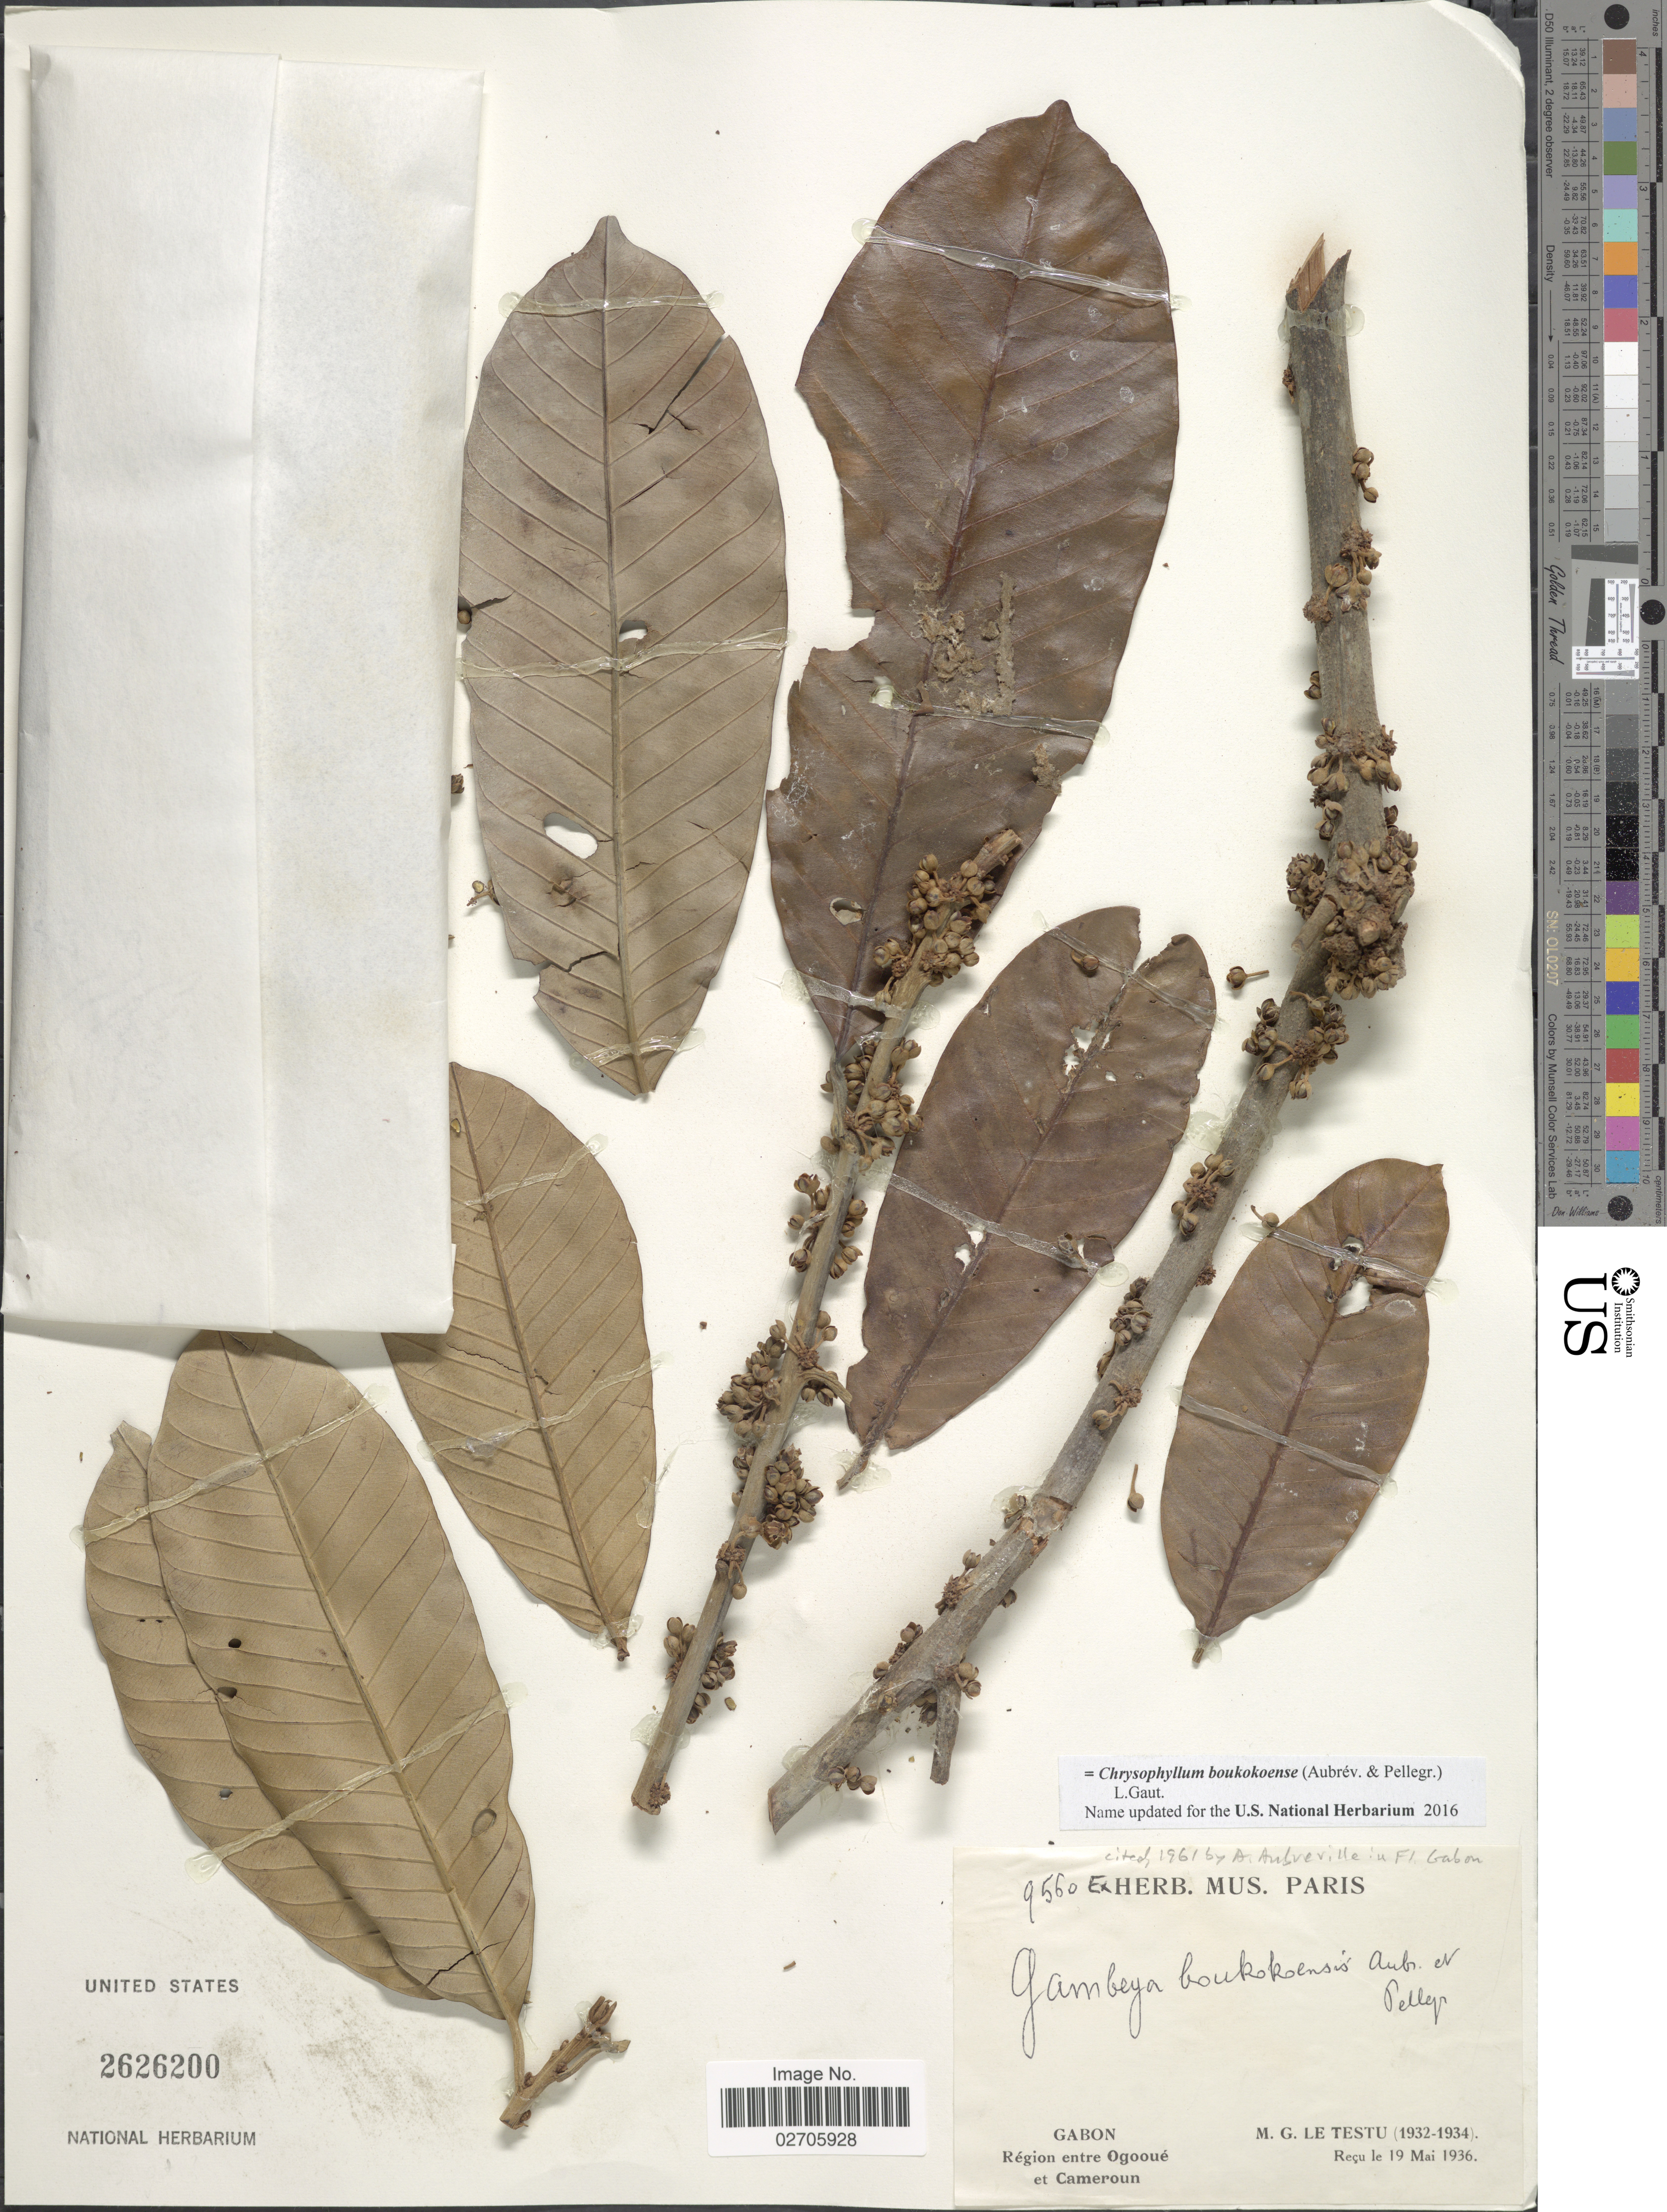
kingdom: Plantae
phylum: Tracheophyta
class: Magnoliopsida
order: Ericales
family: Sapotaceae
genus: Chrysophyllum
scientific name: Chrysophyllum boukokoense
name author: (Aubrév. & Pellegr.) L. Gaut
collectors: M. Le Testu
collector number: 9560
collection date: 1932/1934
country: Gabon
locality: Région entre ogooué et Cameroun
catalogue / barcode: US 2626200